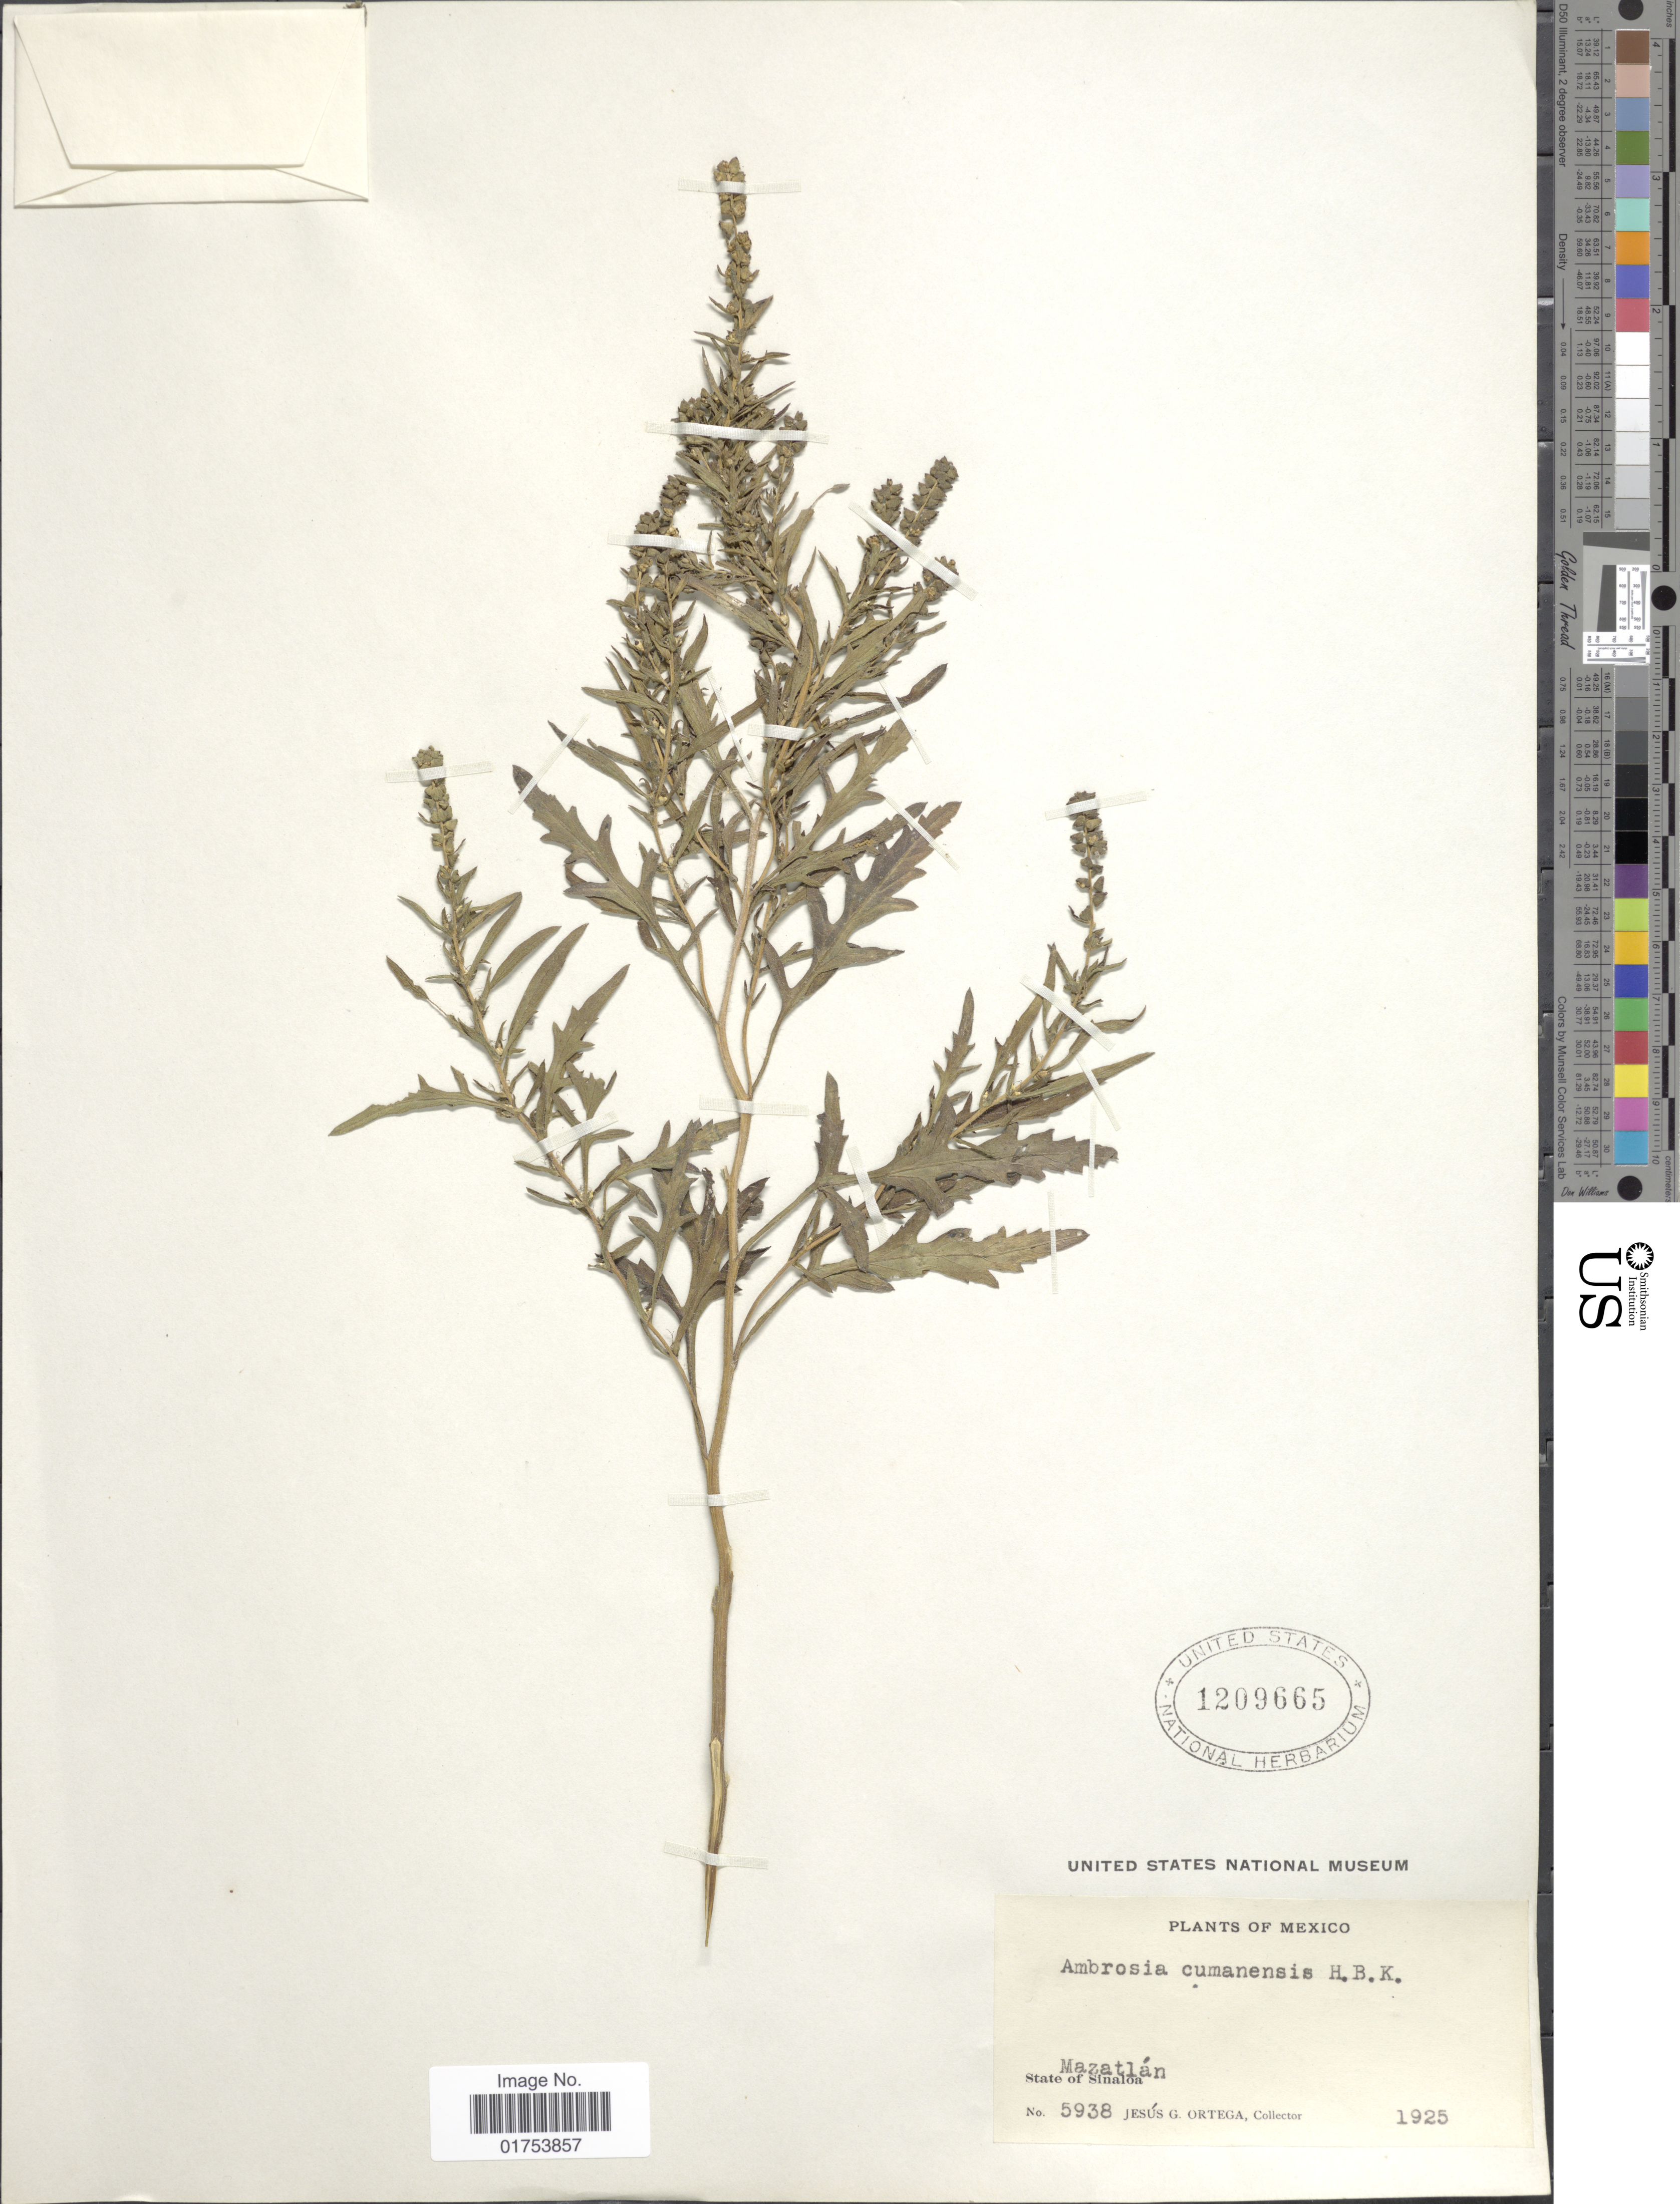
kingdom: Plantae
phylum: Tracheophyta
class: Magnoliopsida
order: Asterales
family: Asteraceae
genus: Ambrosia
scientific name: Ambrosia cumanensis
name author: Kunth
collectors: J. Ortega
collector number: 5938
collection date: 1925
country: Mexico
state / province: Sinaloa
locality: Mazatlan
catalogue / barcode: US 1209665